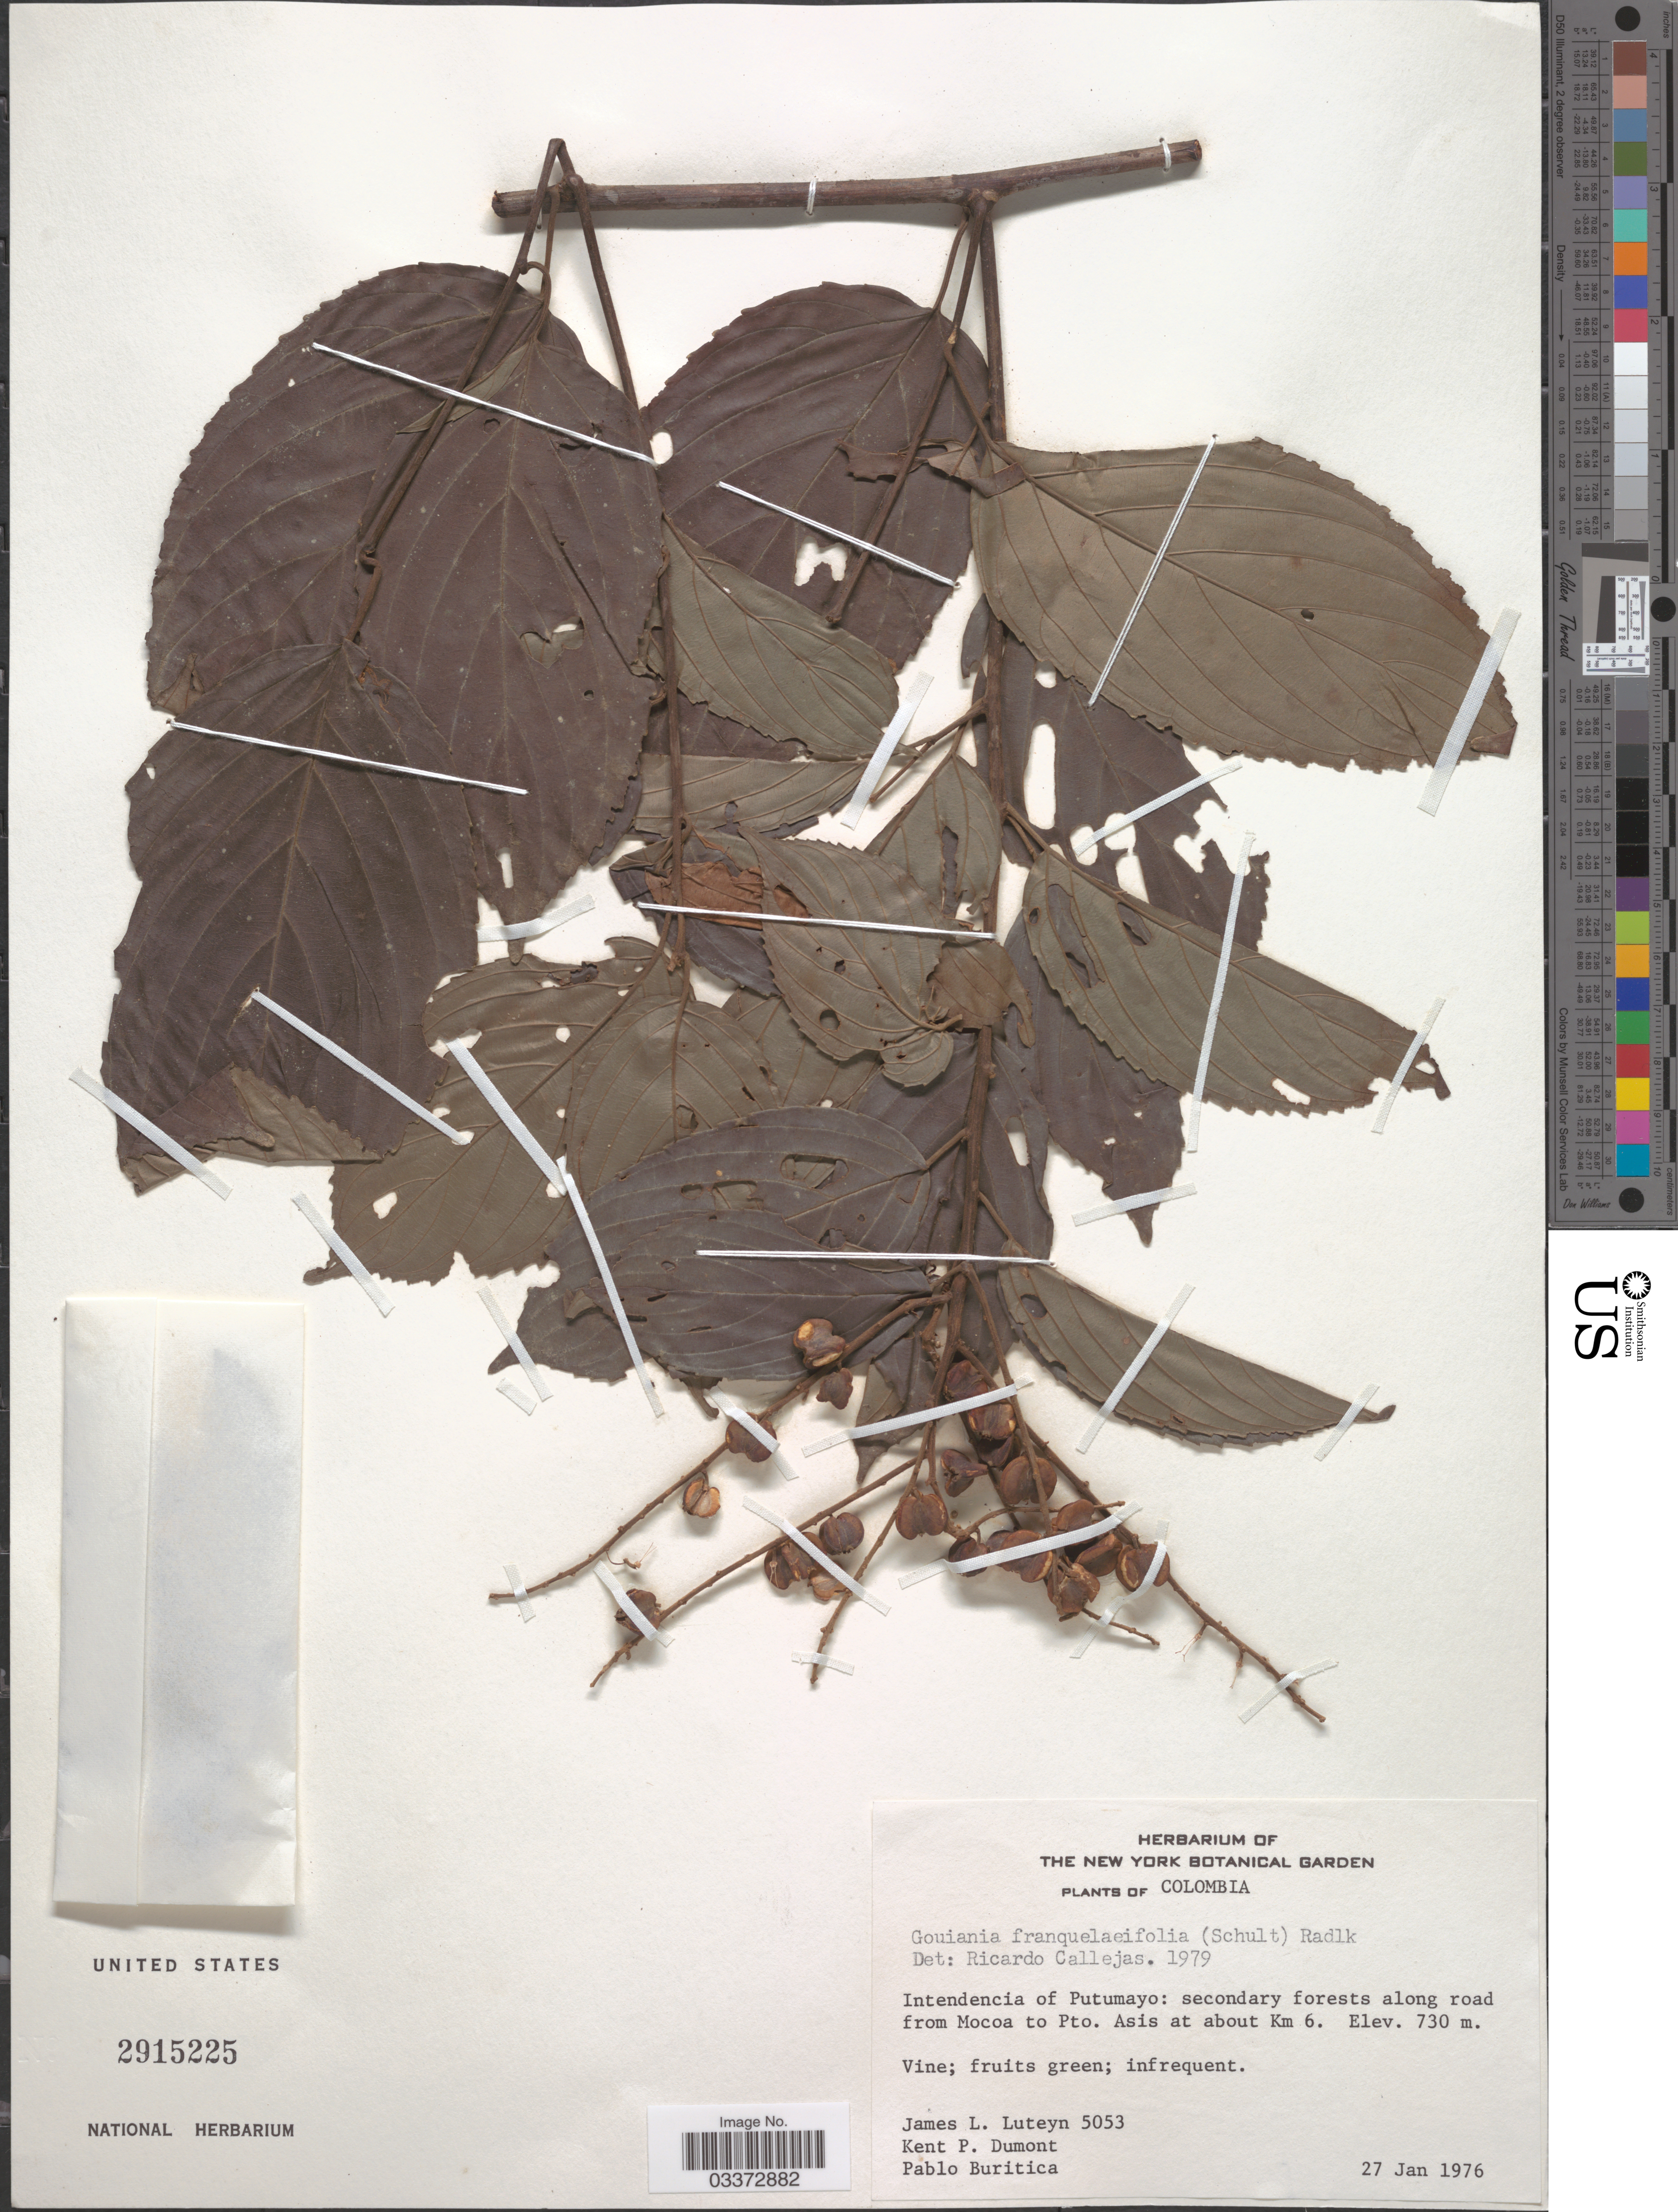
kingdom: Plantae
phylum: Tracheophyta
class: Magnoliopsida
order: Rosales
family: Rhamnaceae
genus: Gouania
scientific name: Gouania trichodonta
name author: Reissek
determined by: Figueira, Mauricio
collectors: J. L. Luteyn, K. P. Dumont & P. Buritica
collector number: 5053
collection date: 1976-01-27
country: Colombia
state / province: Putumayo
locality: Intendencia of Putumayo: secondary forests along road from Mocoa to Pto. Asis at about Km 6.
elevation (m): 730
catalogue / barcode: US 2915225